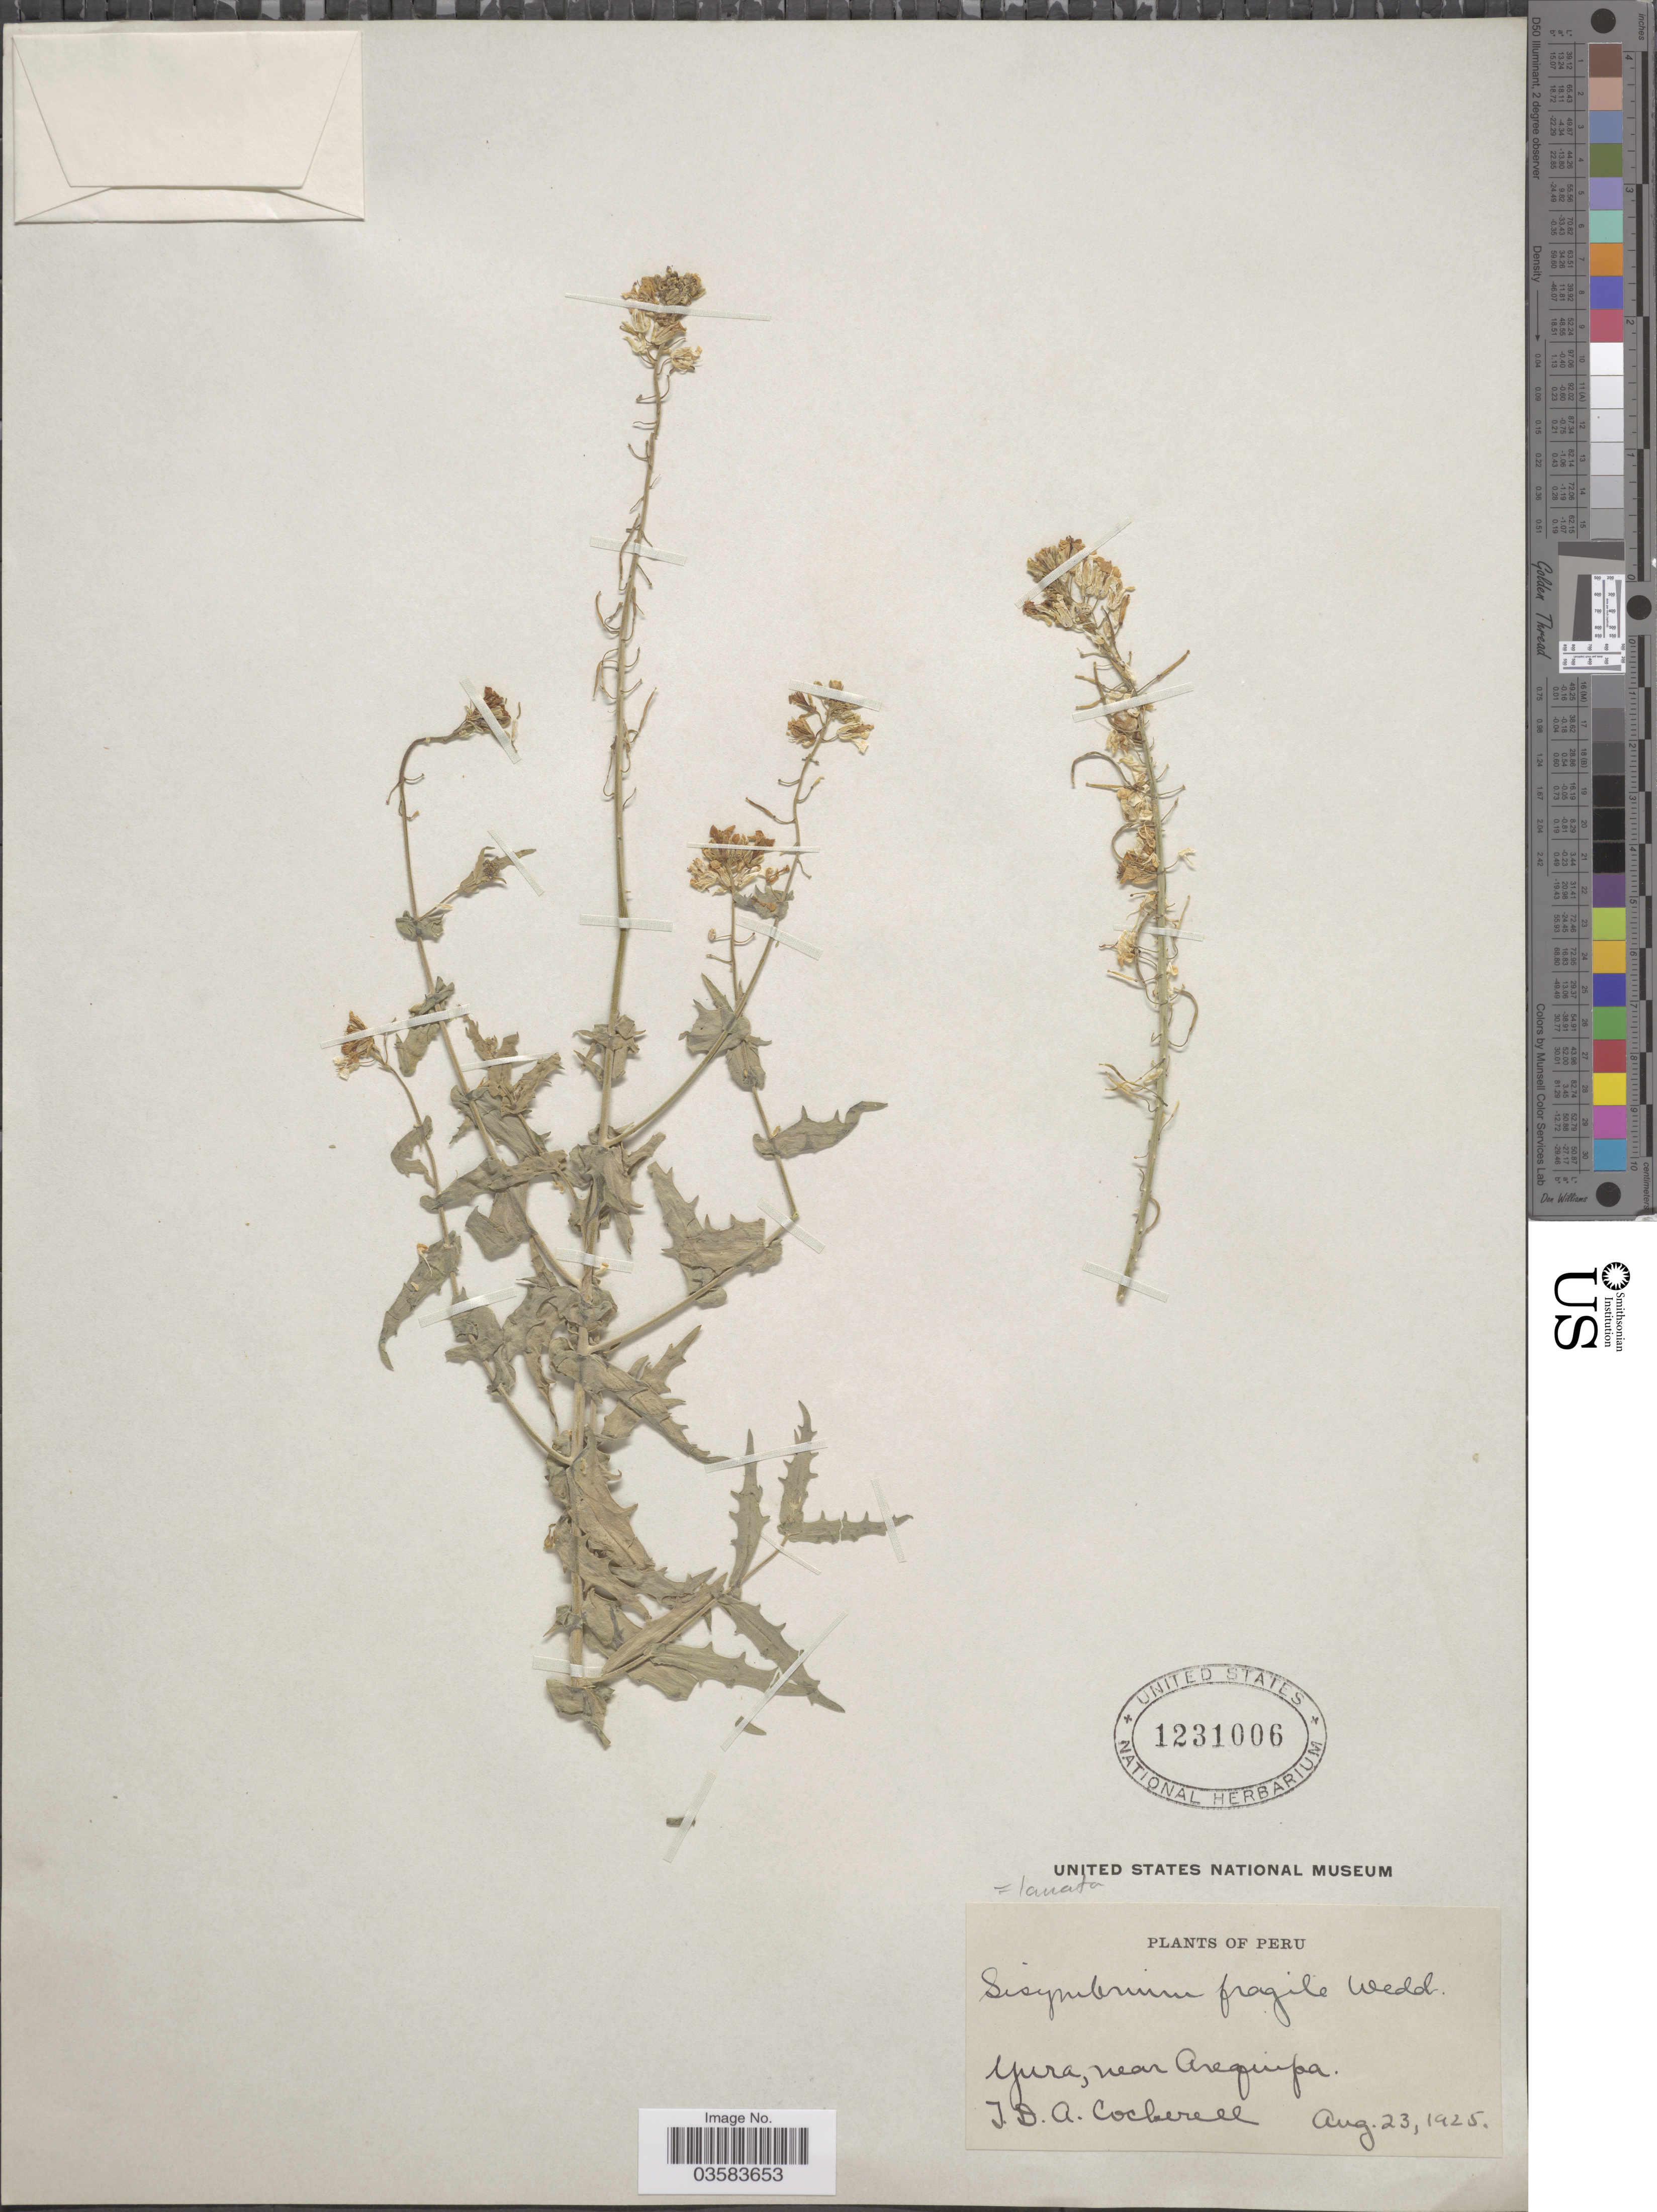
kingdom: Plantae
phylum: Tracheophyta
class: Magnoliopsida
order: Brassicales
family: Brassicaceae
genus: Neuontobotrys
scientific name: Neuontobotrys lanata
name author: (Walpers) Al-Shehbaz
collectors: T. Cockerell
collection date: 1925-08-23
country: Peru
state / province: Arequipa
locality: Yura, near Arequipa.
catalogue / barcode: US 1231006